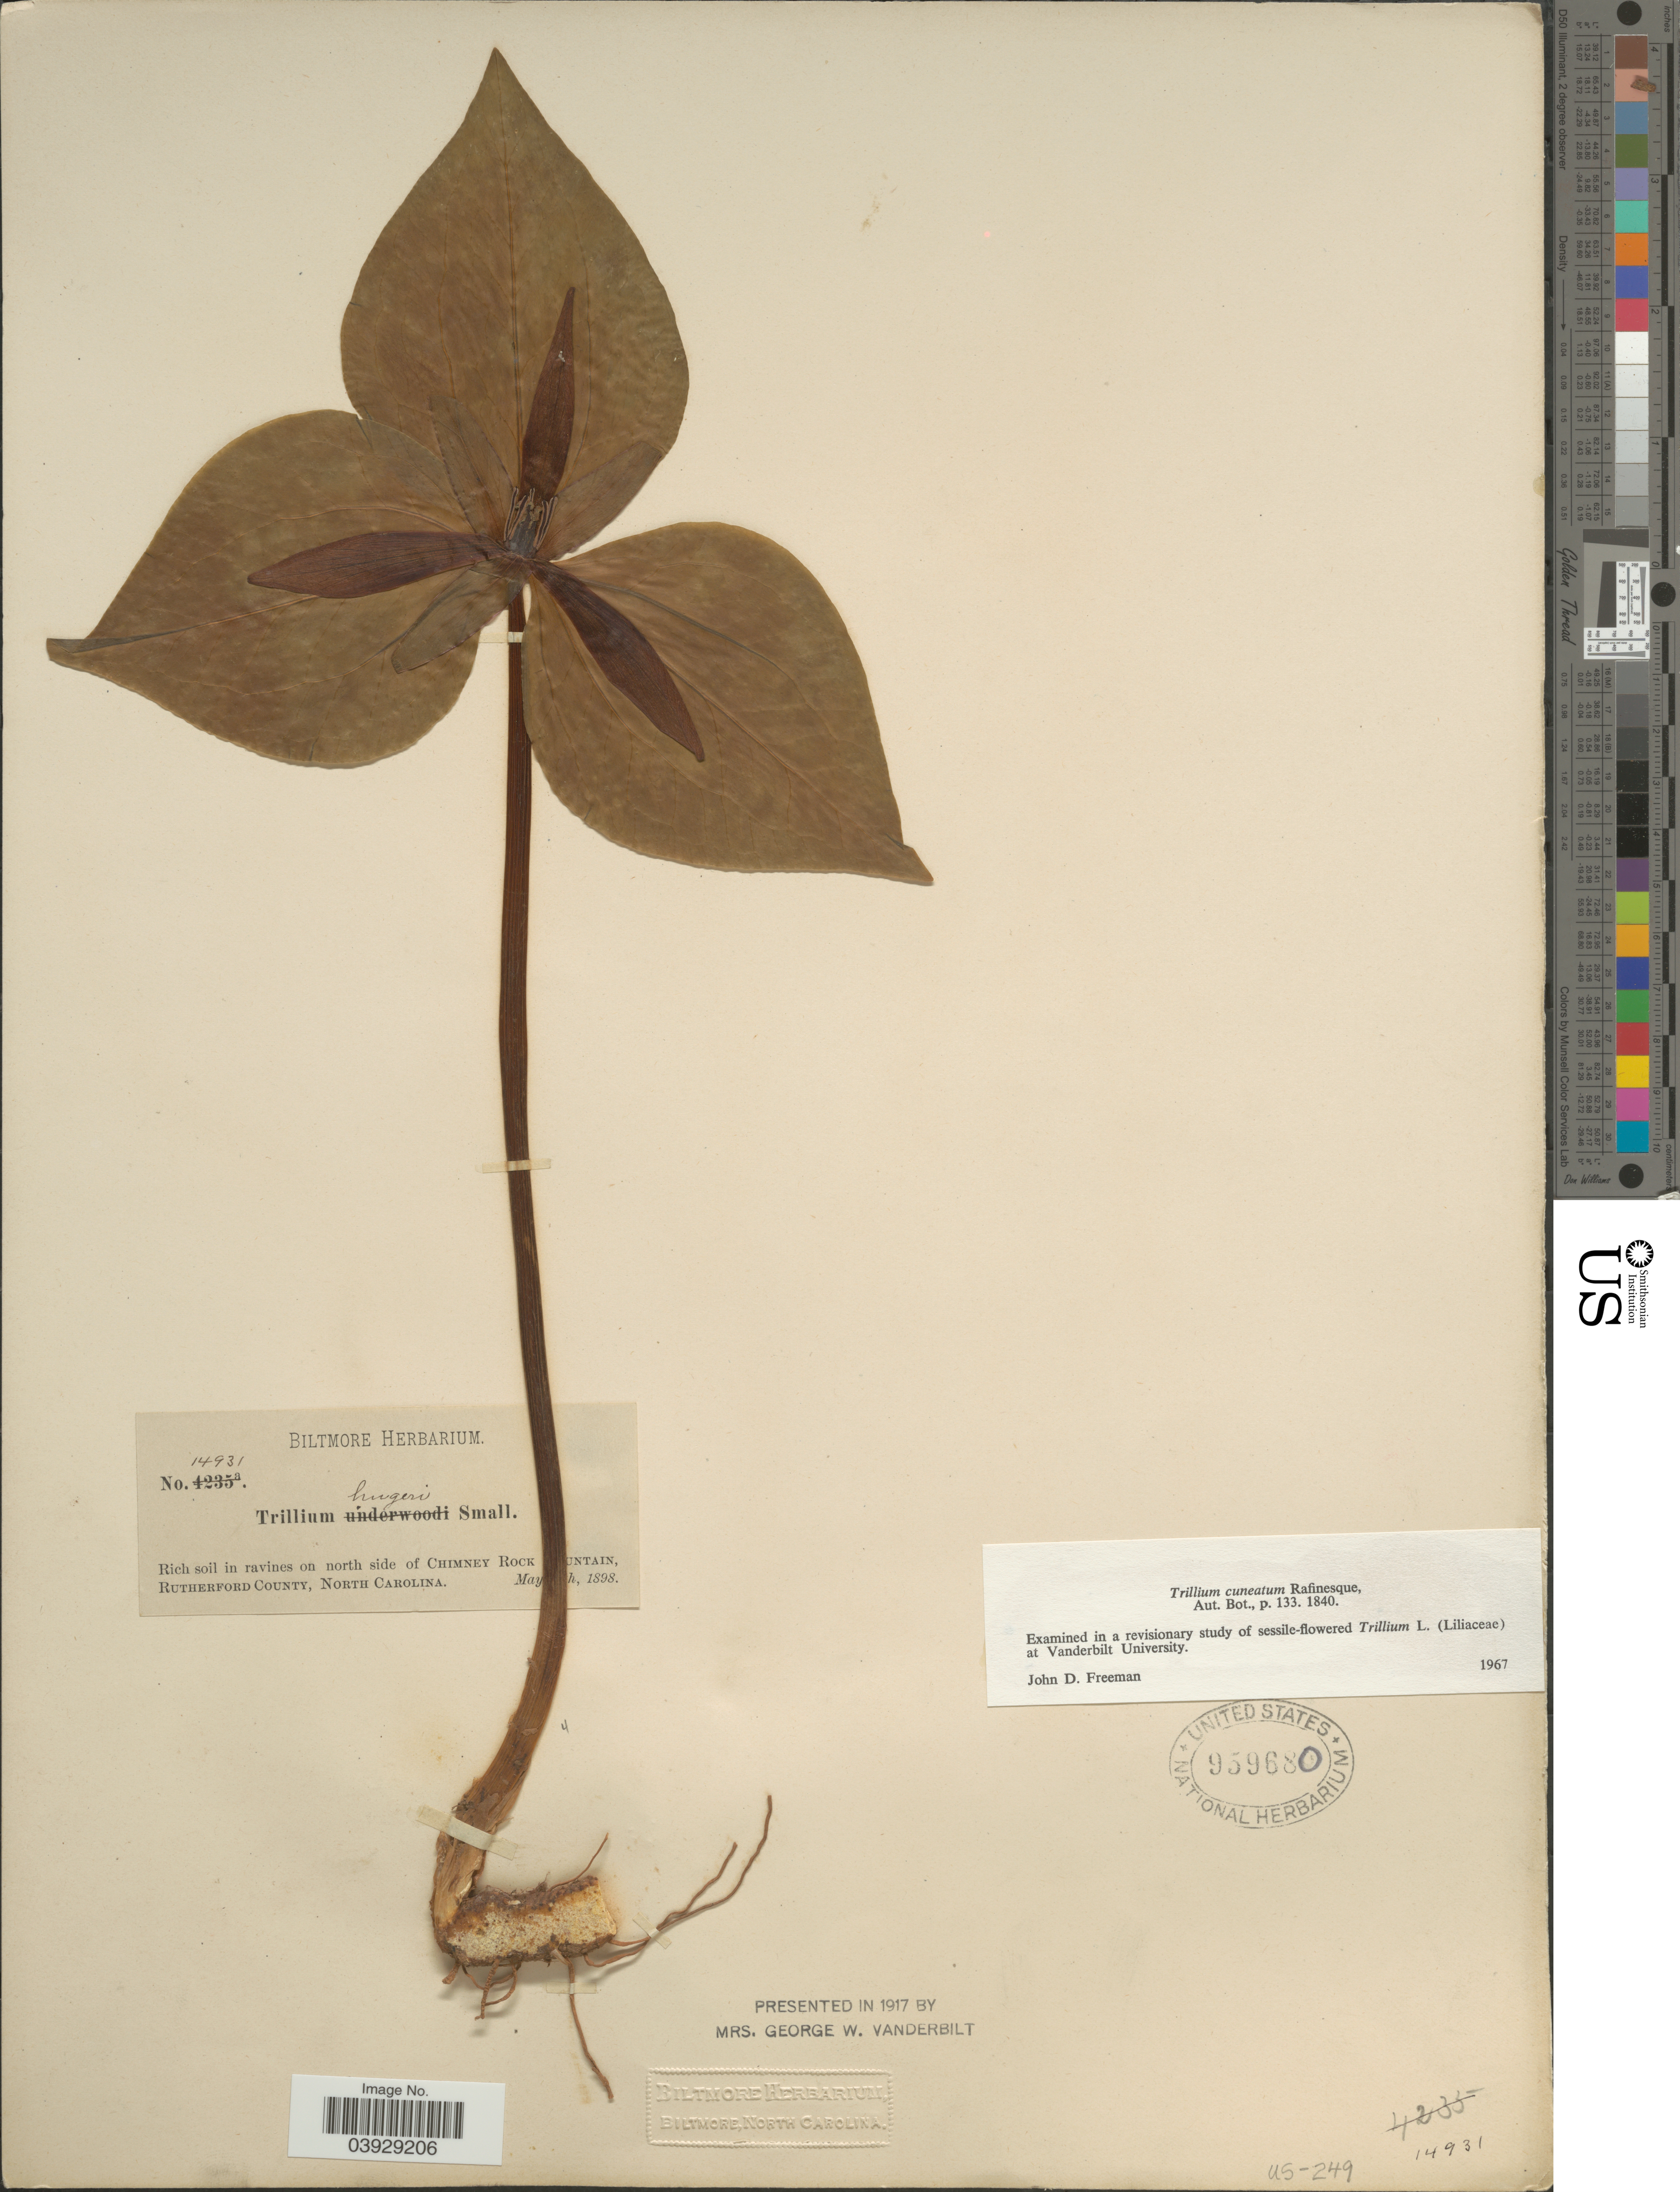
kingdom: Plantae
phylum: Tracheophyta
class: Liliopsida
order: Liliales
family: Melanthiaceae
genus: Trillium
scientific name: Trillium cuneatum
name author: Raf.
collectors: ex herb. Biltmore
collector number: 14931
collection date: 1898-05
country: United States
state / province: North Carolina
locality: Rich soil in ravines on north side of Chimney Rock Mountain, Rutherford County.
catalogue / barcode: US 959680